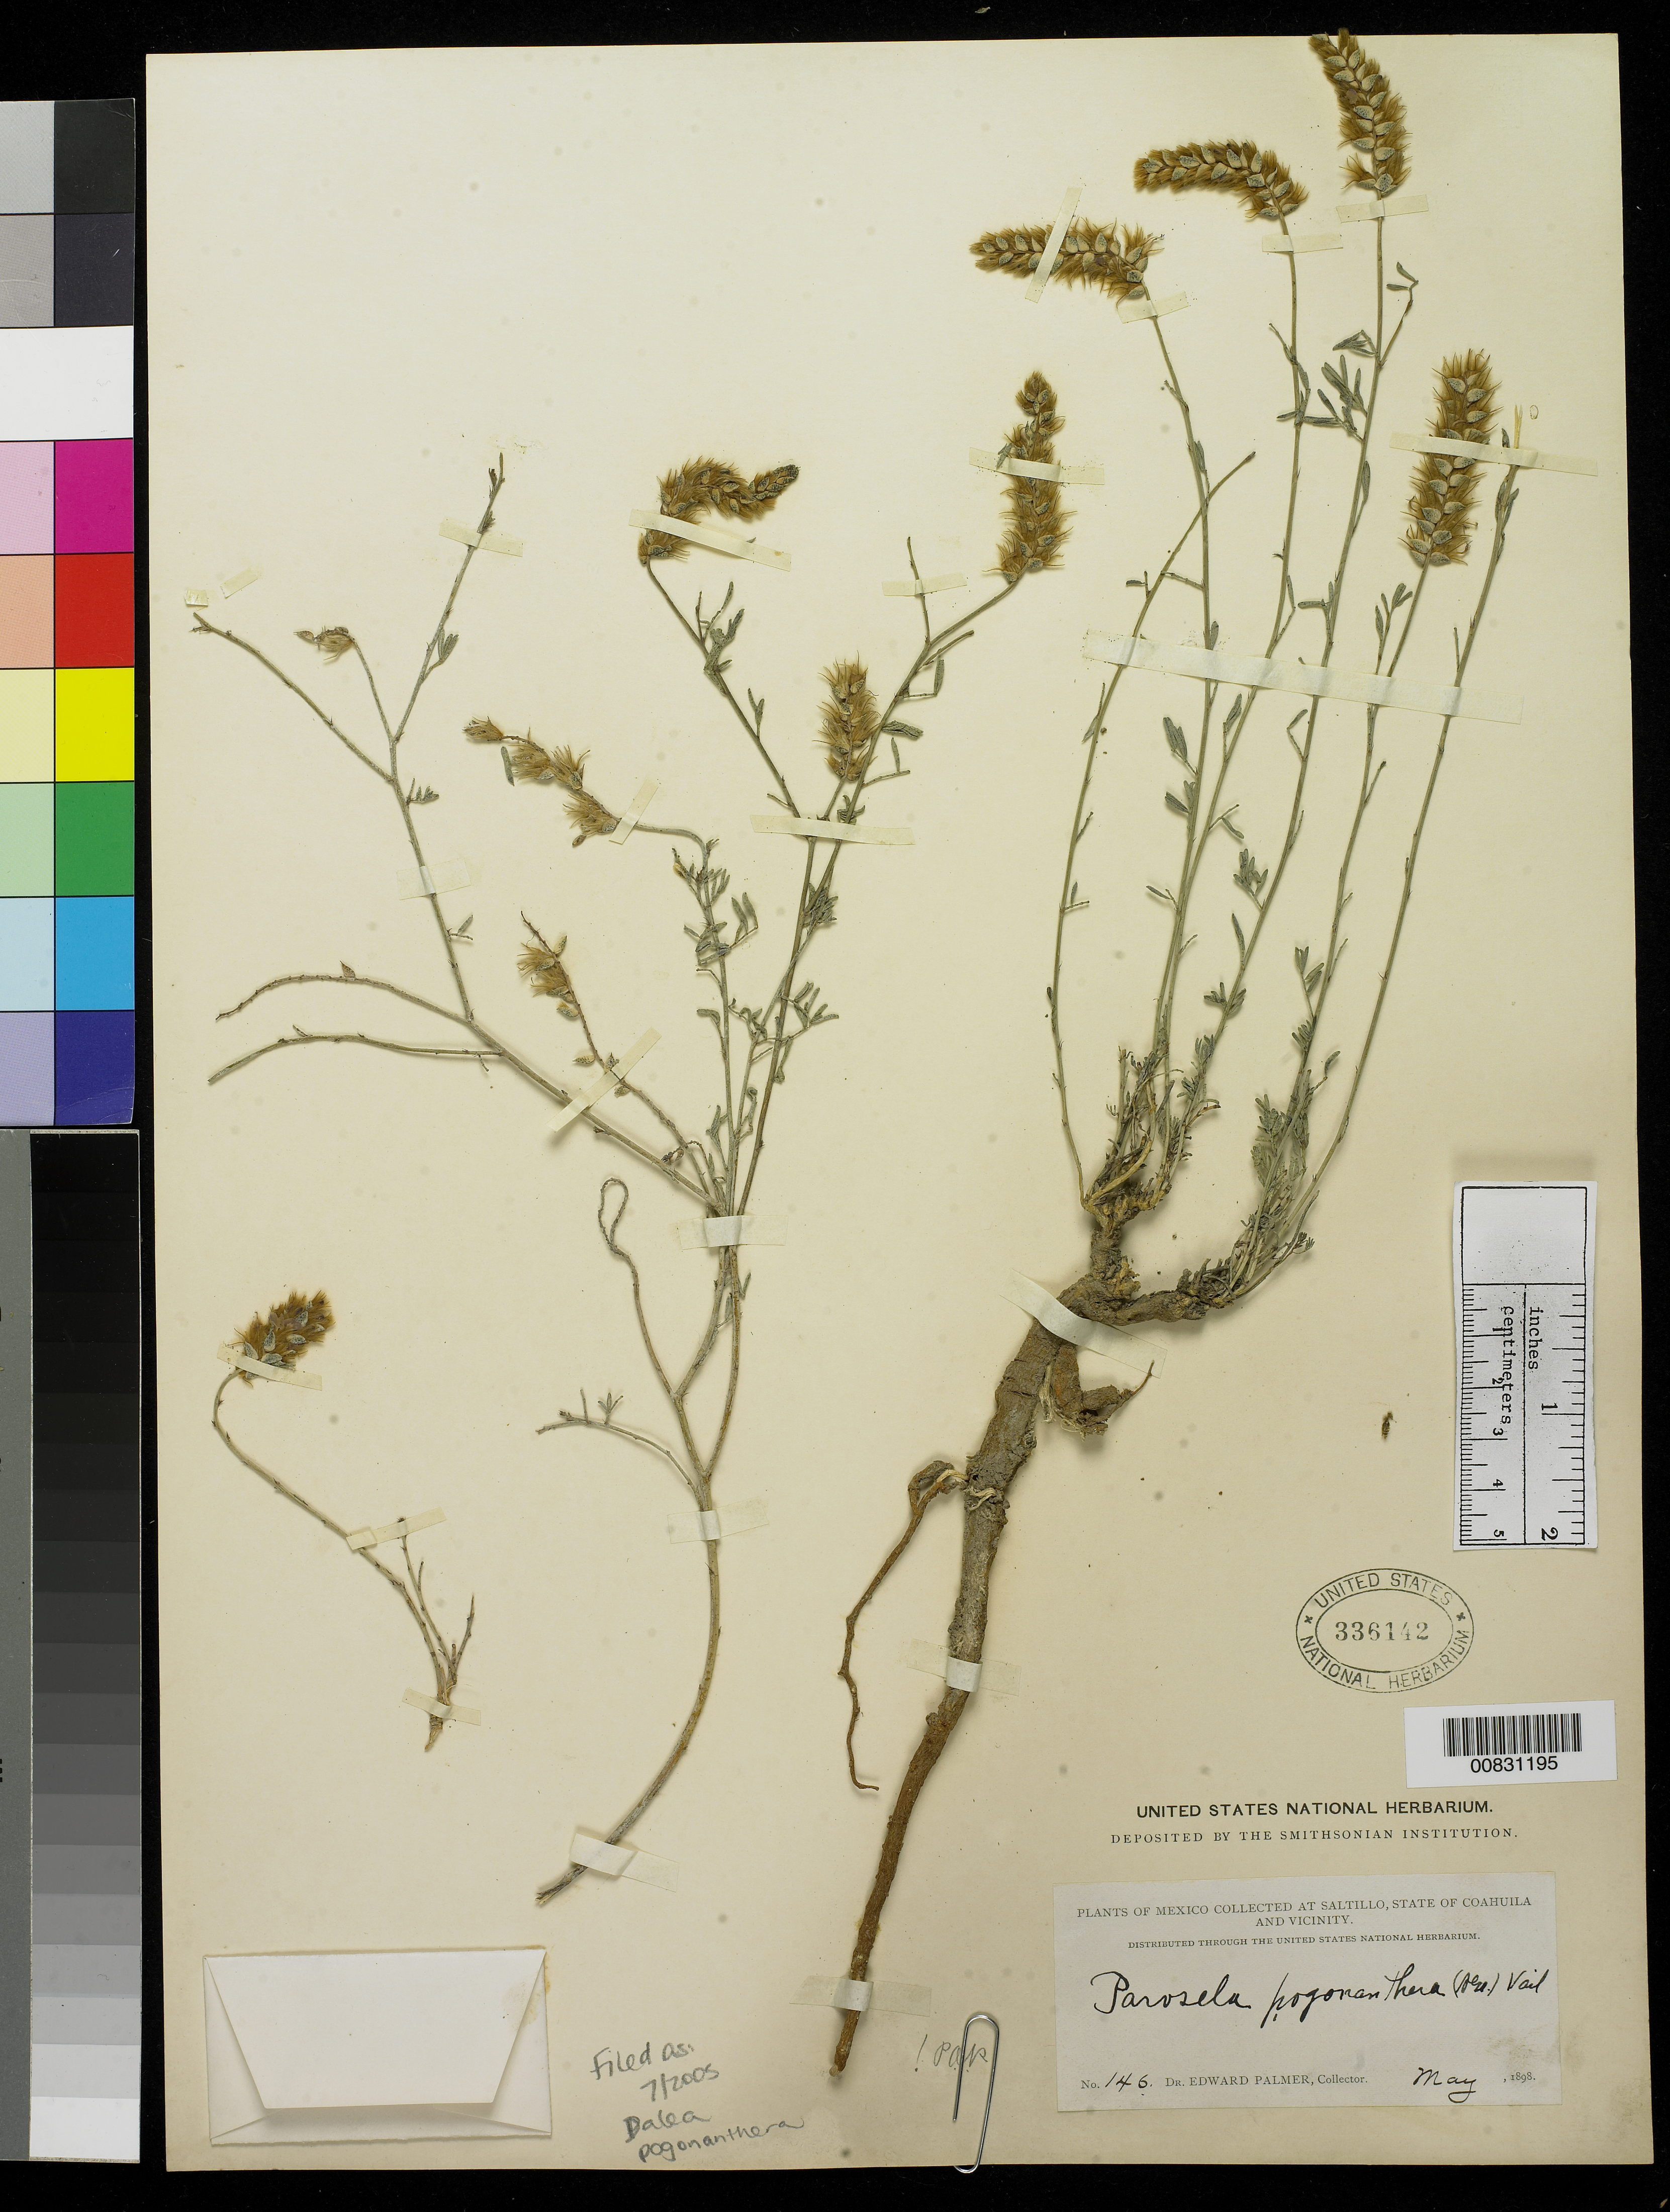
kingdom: Plantae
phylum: Tracheophyta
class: Magnoliopsida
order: Fabales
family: Fabaceae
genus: Dalea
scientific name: Dalea pogonathera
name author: A. Gray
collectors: E. Palmer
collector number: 146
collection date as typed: May 1898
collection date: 1898-05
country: Mexico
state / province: Coahuila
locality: Saltillo, Coahuila and vicinity.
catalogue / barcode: US 336142